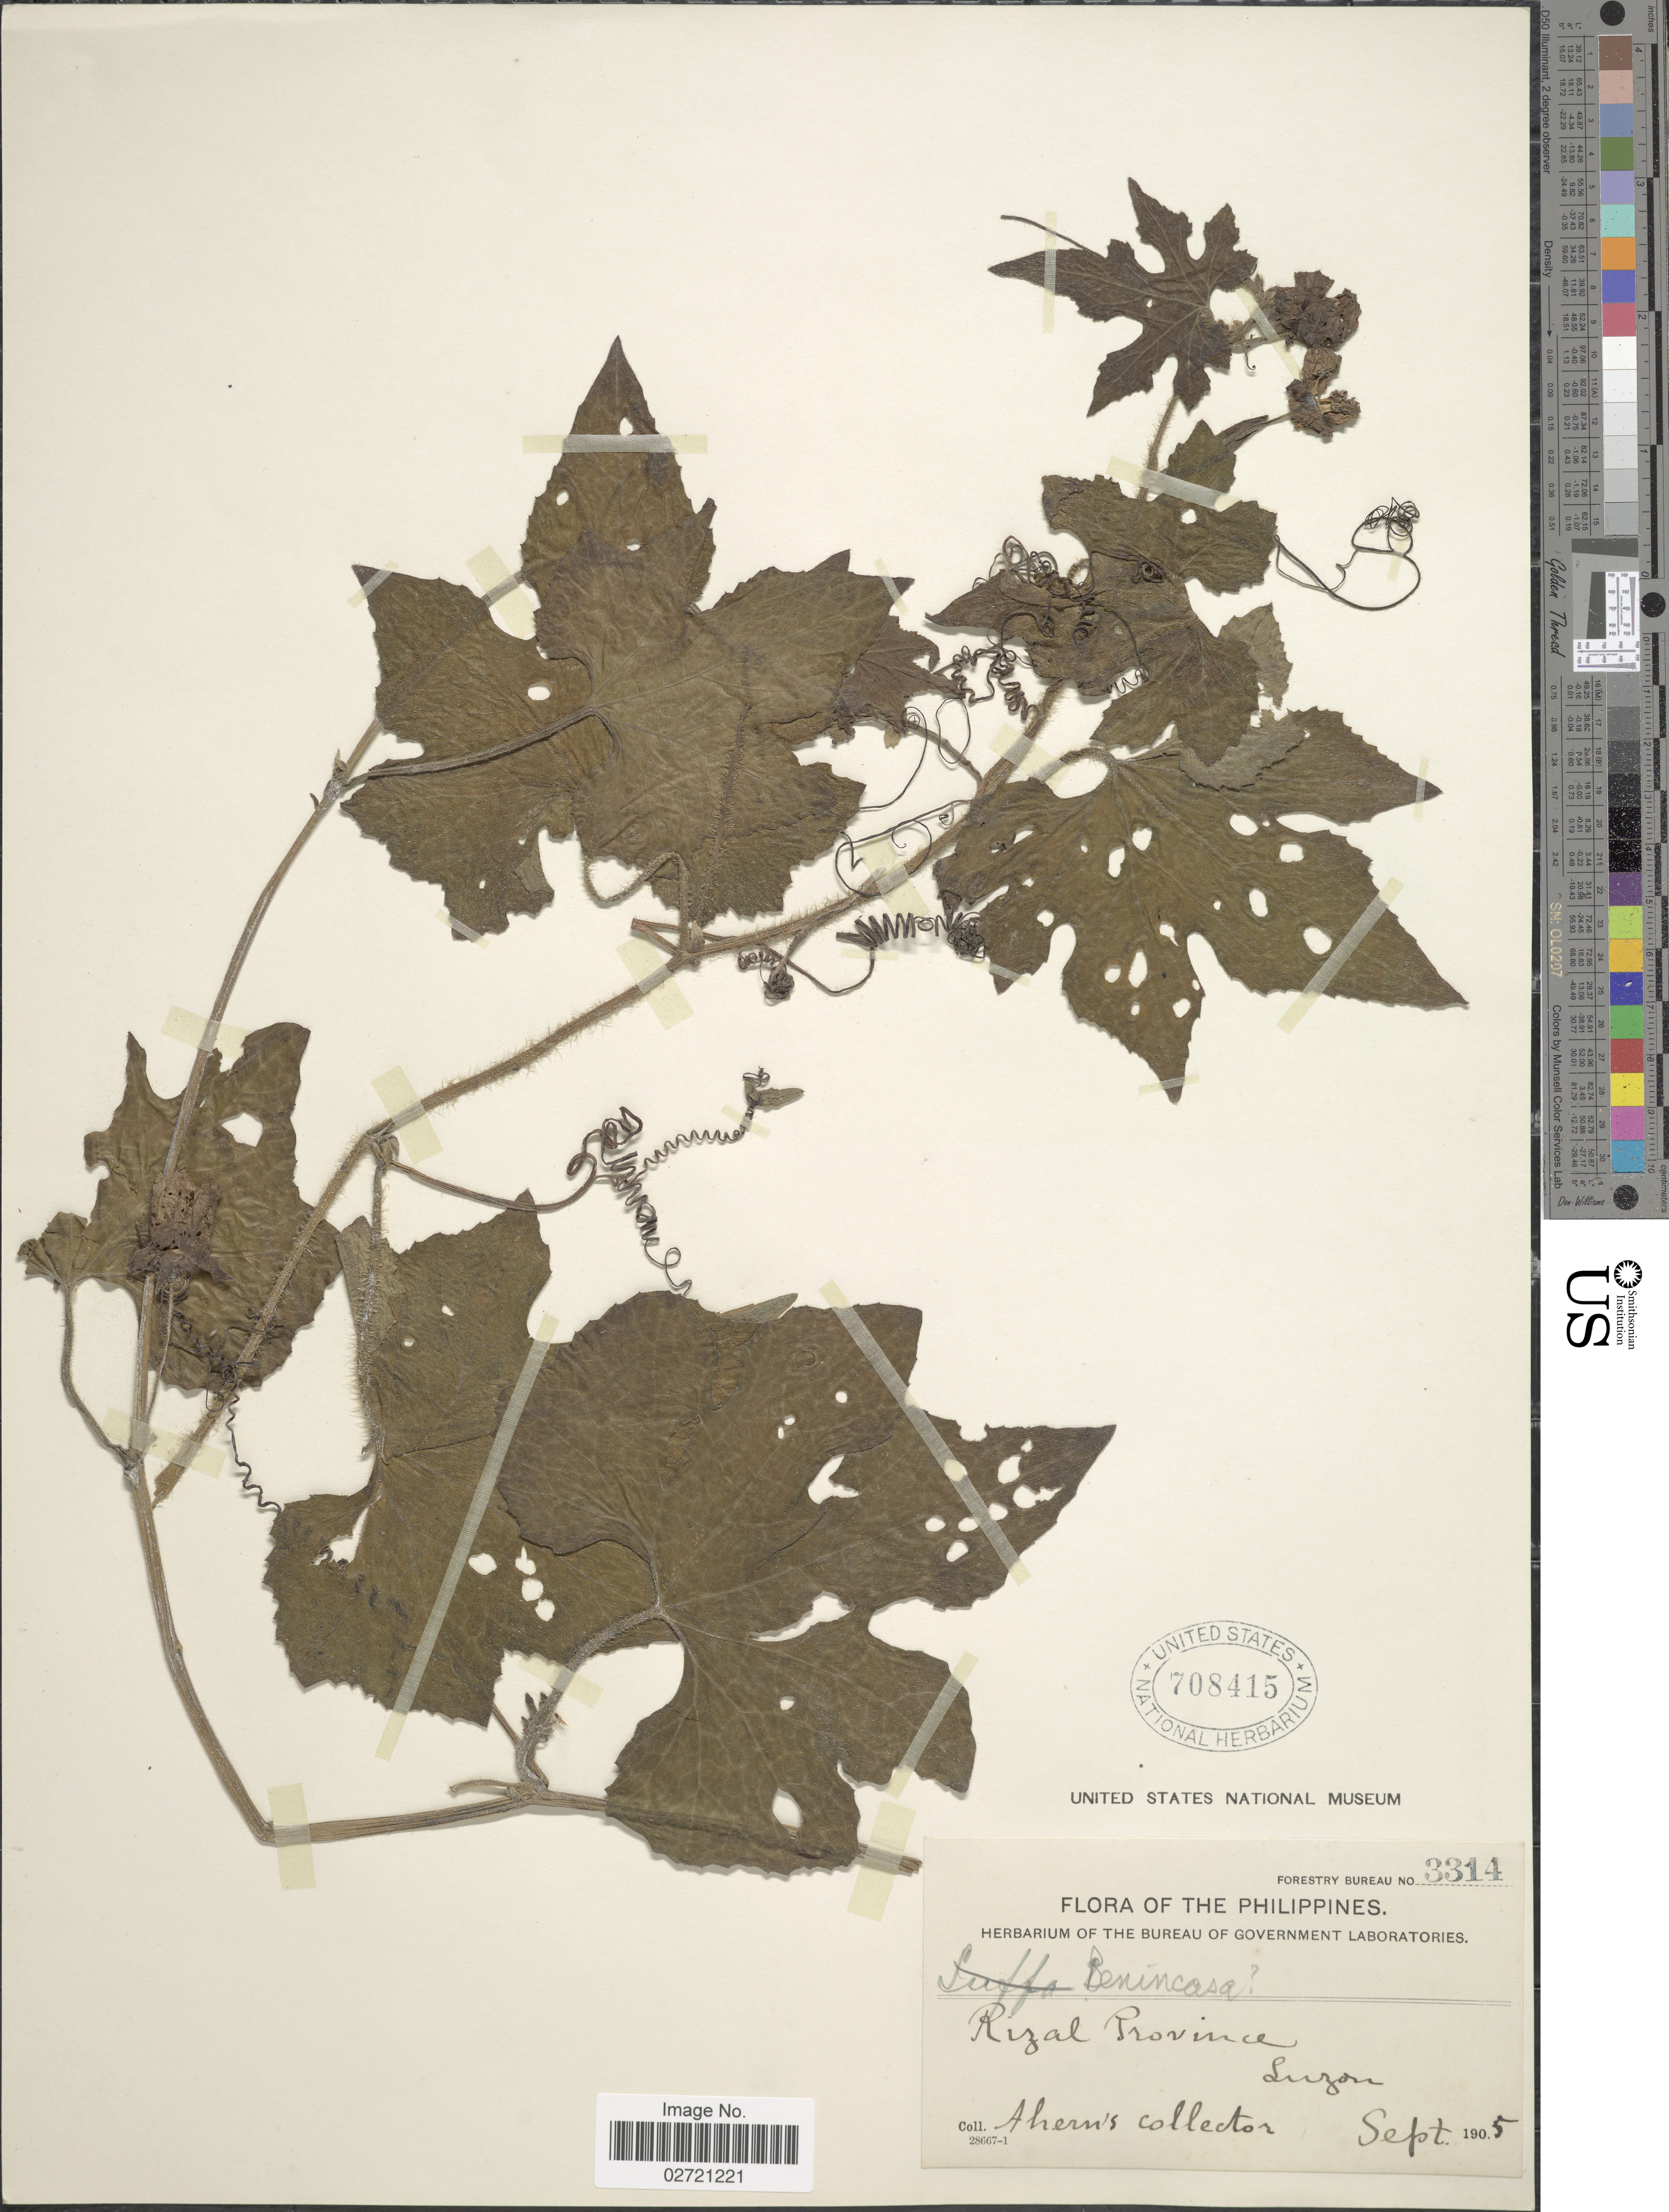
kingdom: Plantae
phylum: Tracheophyta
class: Magnoliopsida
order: Cucurbitales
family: Cucurbitaceae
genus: Benincasa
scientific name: Benincasa sp.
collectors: Ahern's collector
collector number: Forestry Bureau 3314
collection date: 1905-09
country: Philippines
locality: Rizal Province. Luzon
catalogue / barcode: US 708415